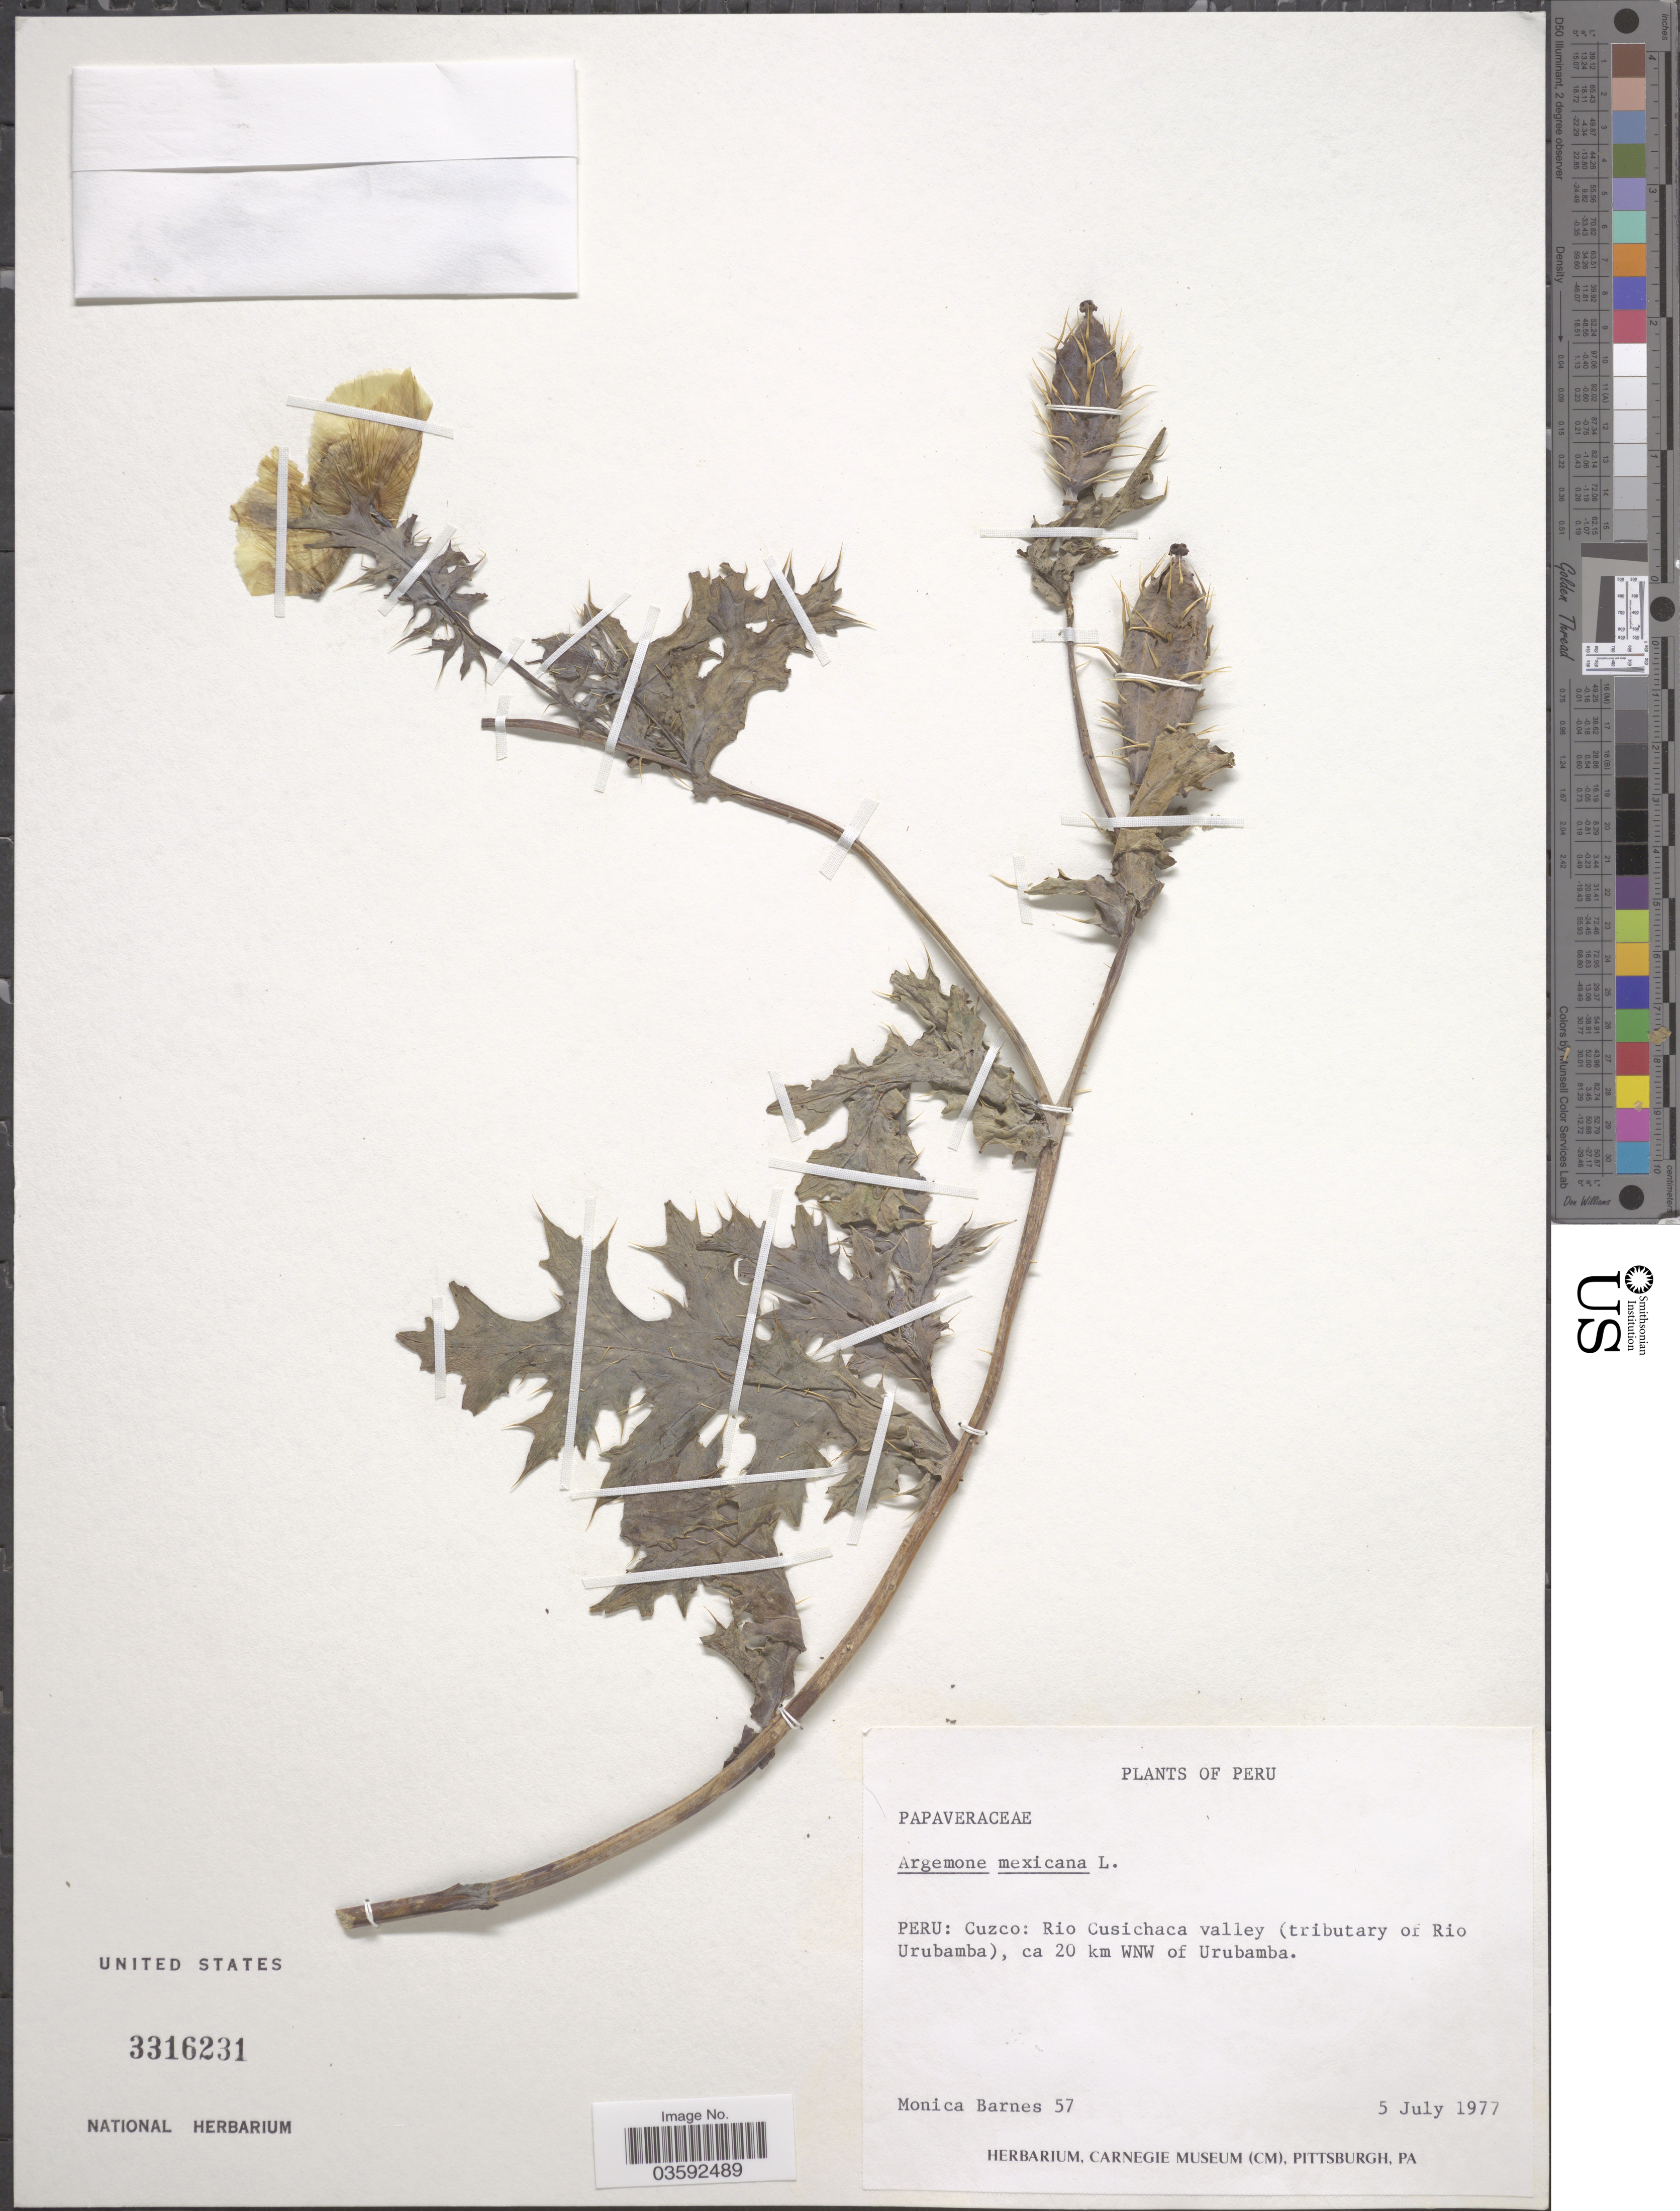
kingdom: Plantae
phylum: Tracheophyta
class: Magnoliopsida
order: Ranunculales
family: Papaveraceae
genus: Argemone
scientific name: Argemone mexicana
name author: L.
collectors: M. Barnes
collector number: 57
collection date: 1977-07-05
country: Peru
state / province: Cusco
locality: Cuzco: Rio Cusichaca valley (tributary of Rio Urubamba), ca 20 km WNW of Urubamba.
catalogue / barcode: US 3316231